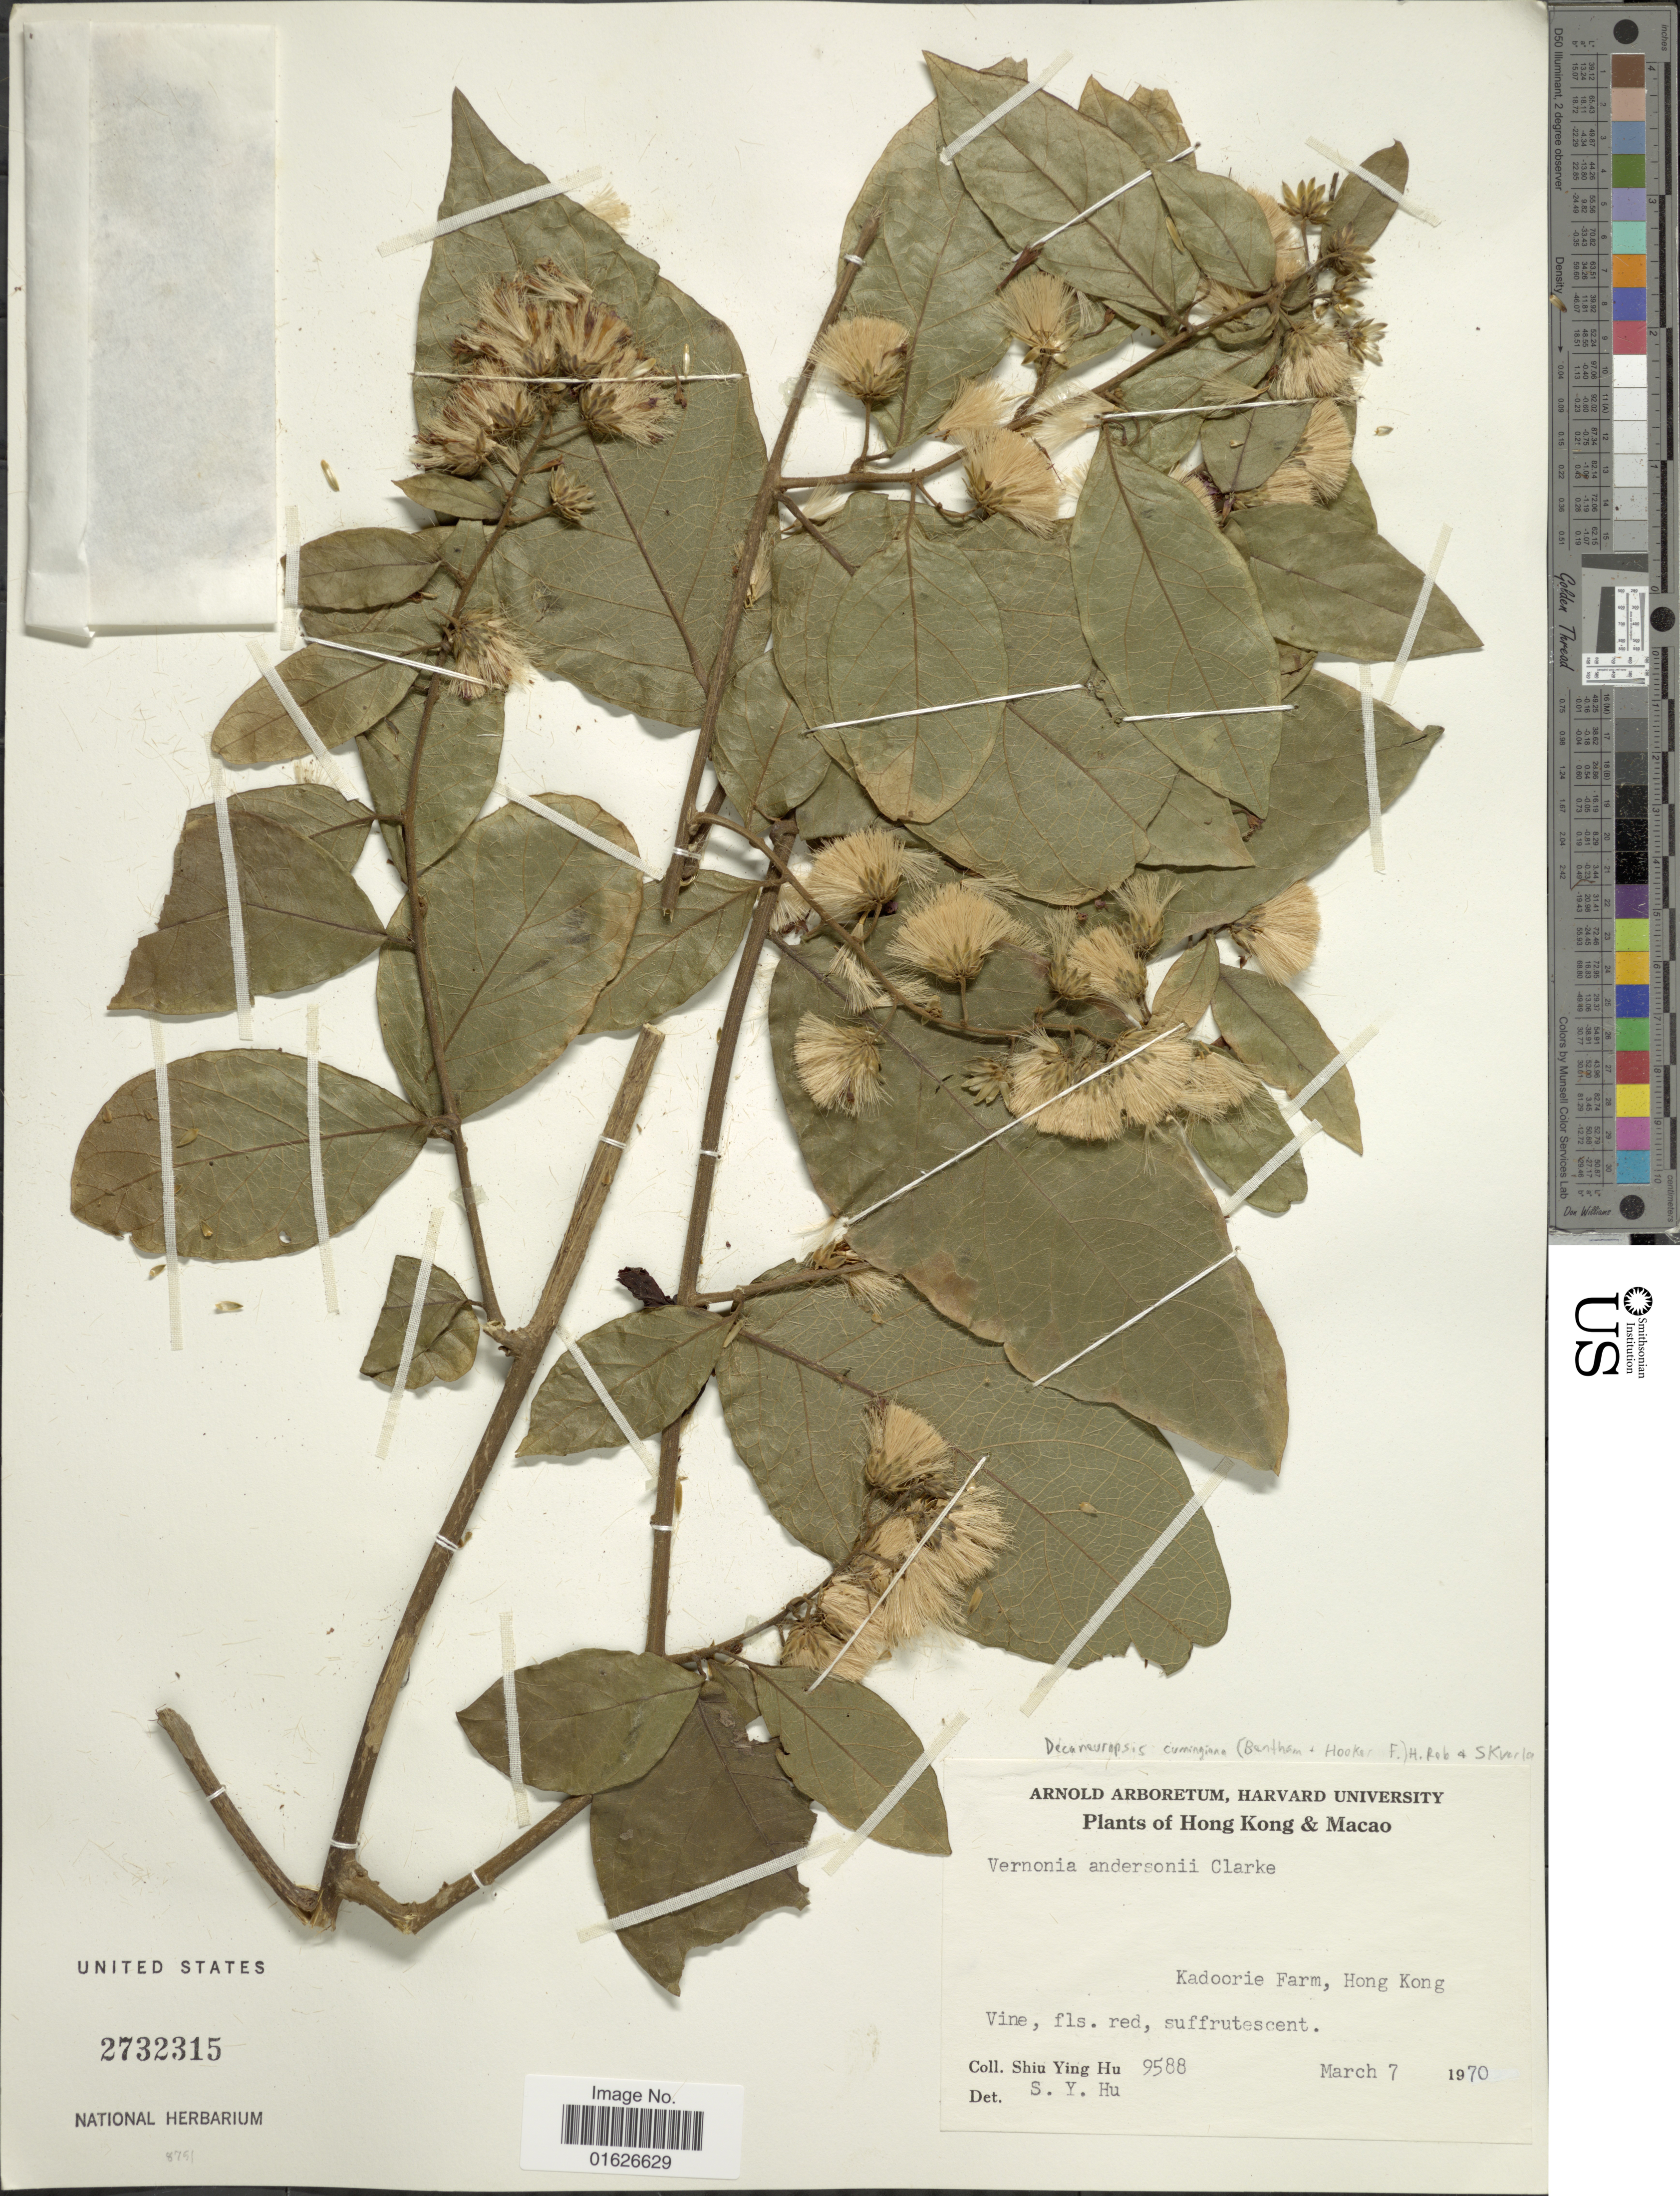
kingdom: Plantae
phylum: Tracheophyta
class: Magnoliopsida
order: Asterales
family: Asteraceae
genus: Decaneuropsis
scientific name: Decaneuropsis cumingiana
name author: (Benth.) H. Rob. & Skvarla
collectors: S. Y. Hu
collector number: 9588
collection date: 1970-03-07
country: China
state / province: Hong Kong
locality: Hong Kong & Macao, Kadoorie Farm.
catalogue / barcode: US 2732315